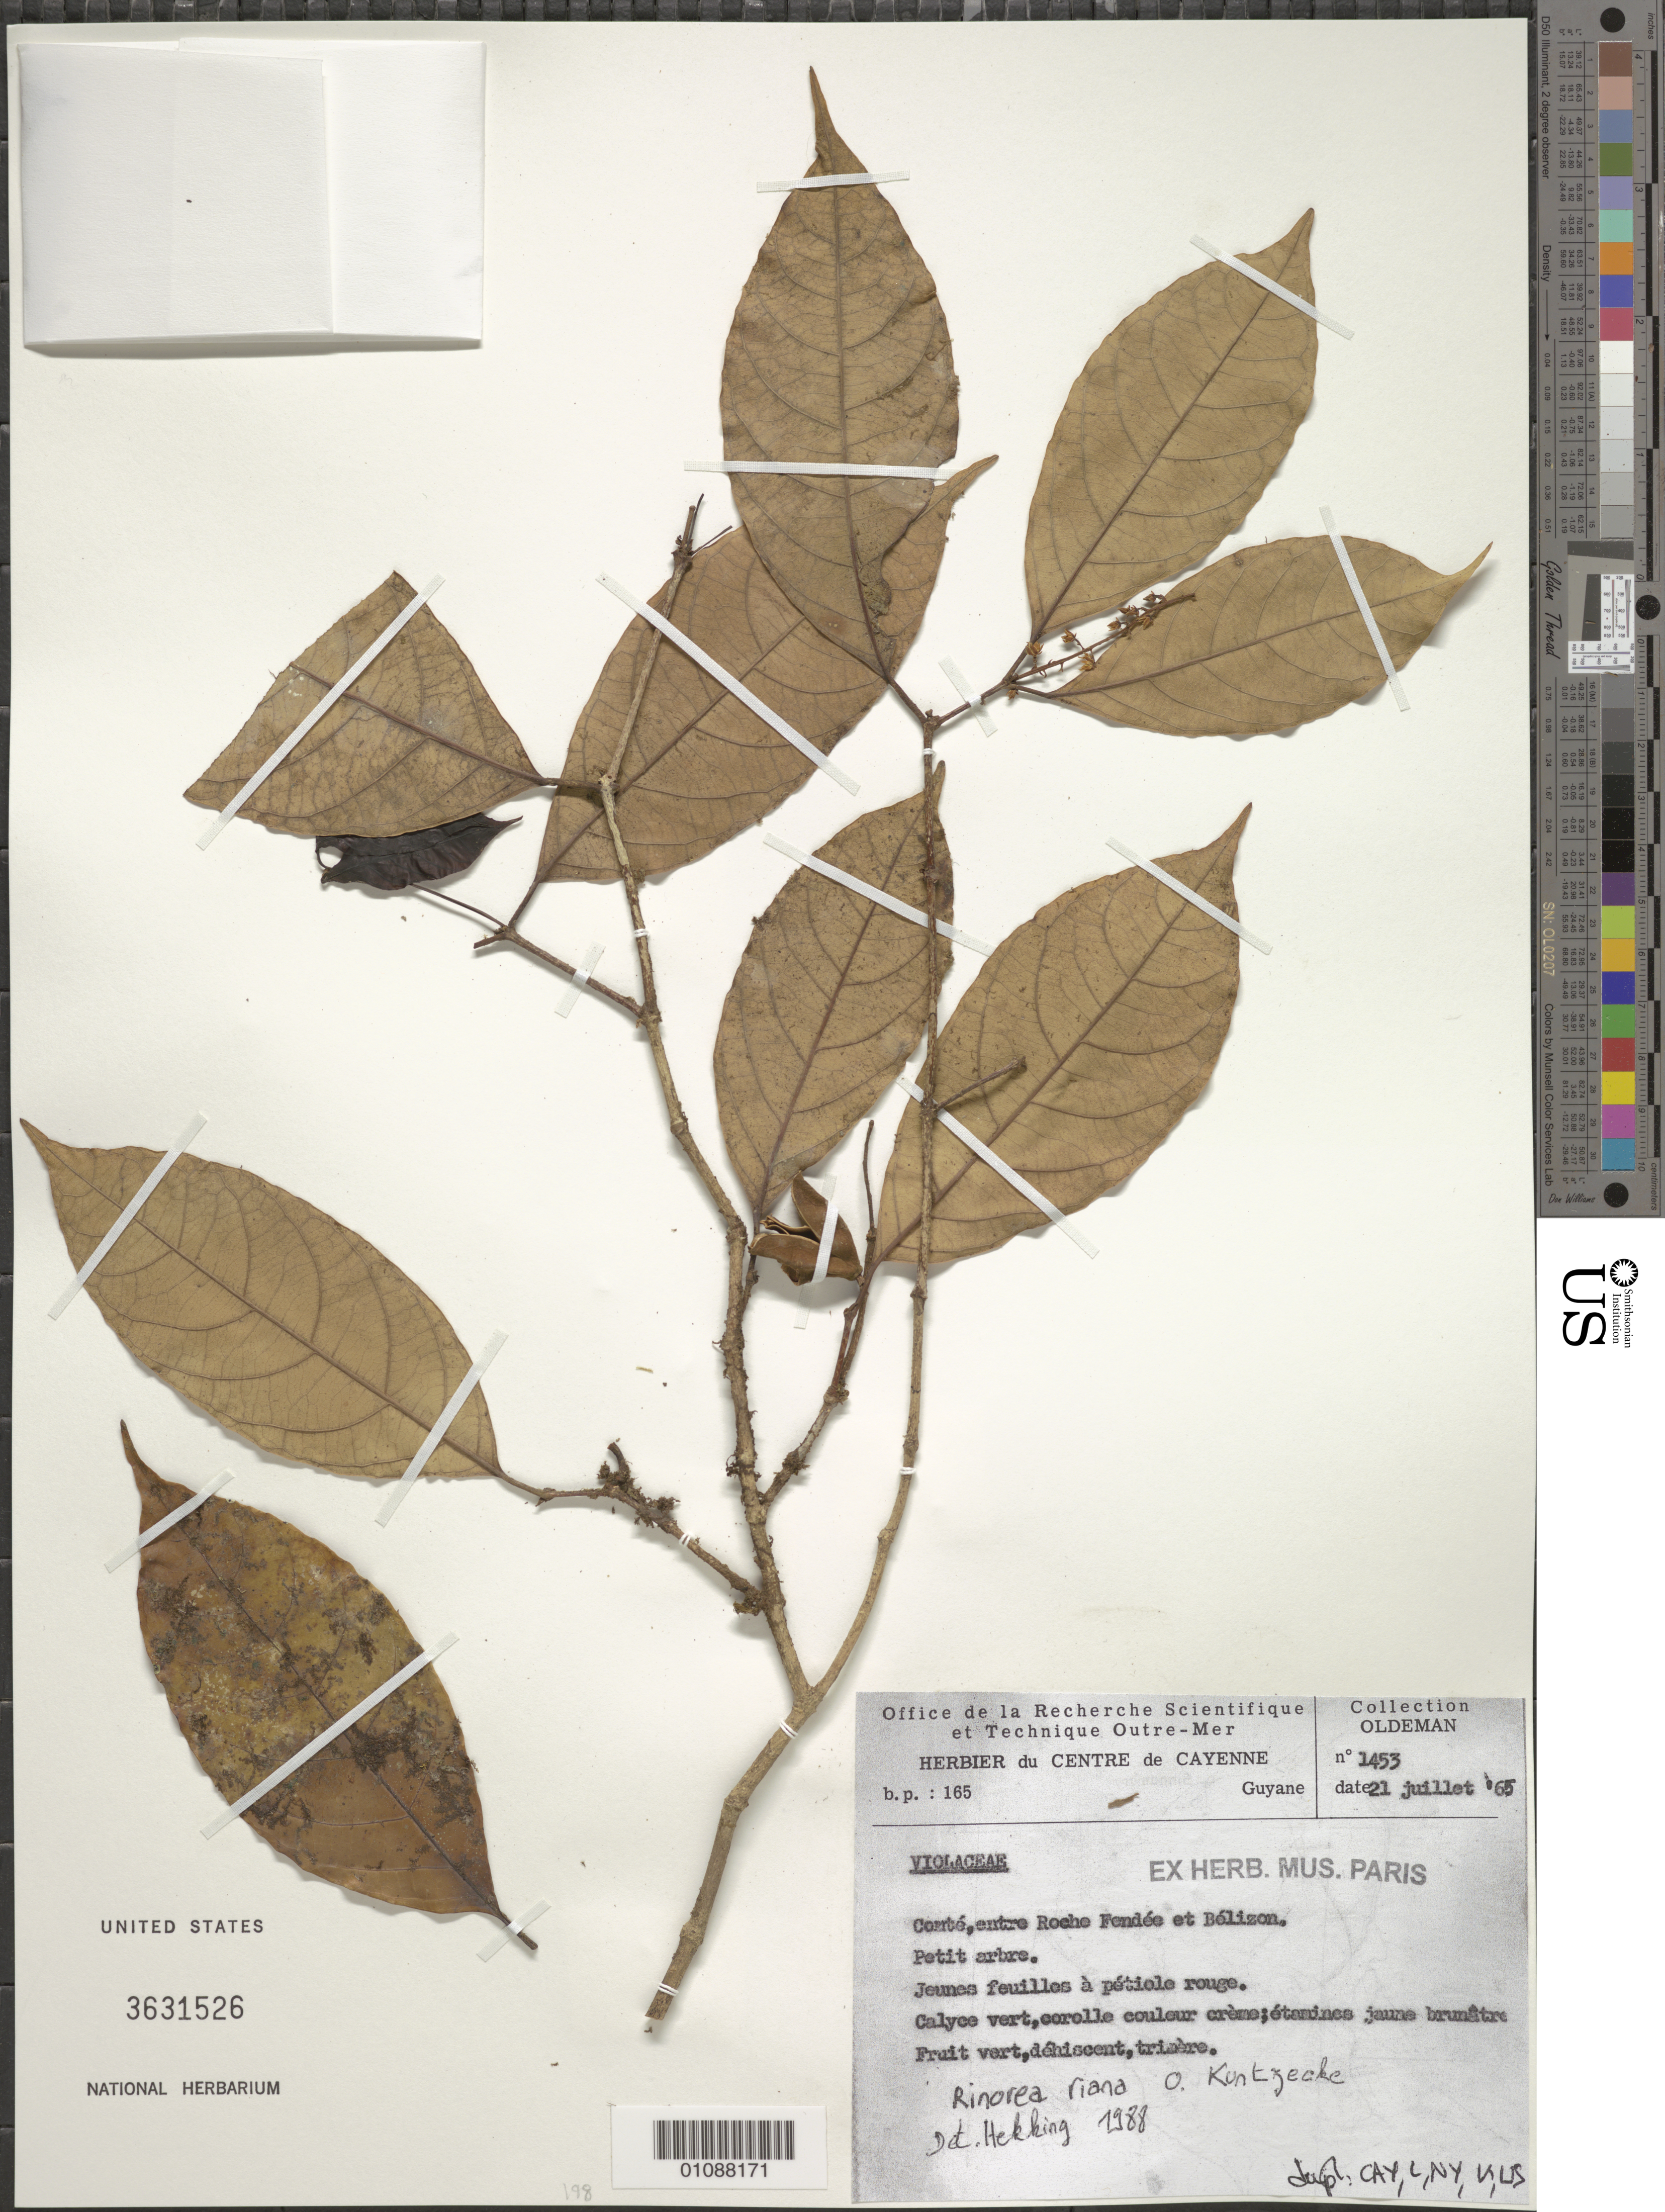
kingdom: Plantae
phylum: Tracheophyta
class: Magnoliopsida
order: Malpighiales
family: Violaceae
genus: Rinorea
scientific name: Rinorea riana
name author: Kuntze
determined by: Hekking, W. H. A.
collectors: R. Oldeman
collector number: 1453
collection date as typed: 21-Jul-65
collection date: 1965-07-21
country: French Guiana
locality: Comté R., entre Roche Fendée et Bélizon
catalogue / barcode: US 3631526